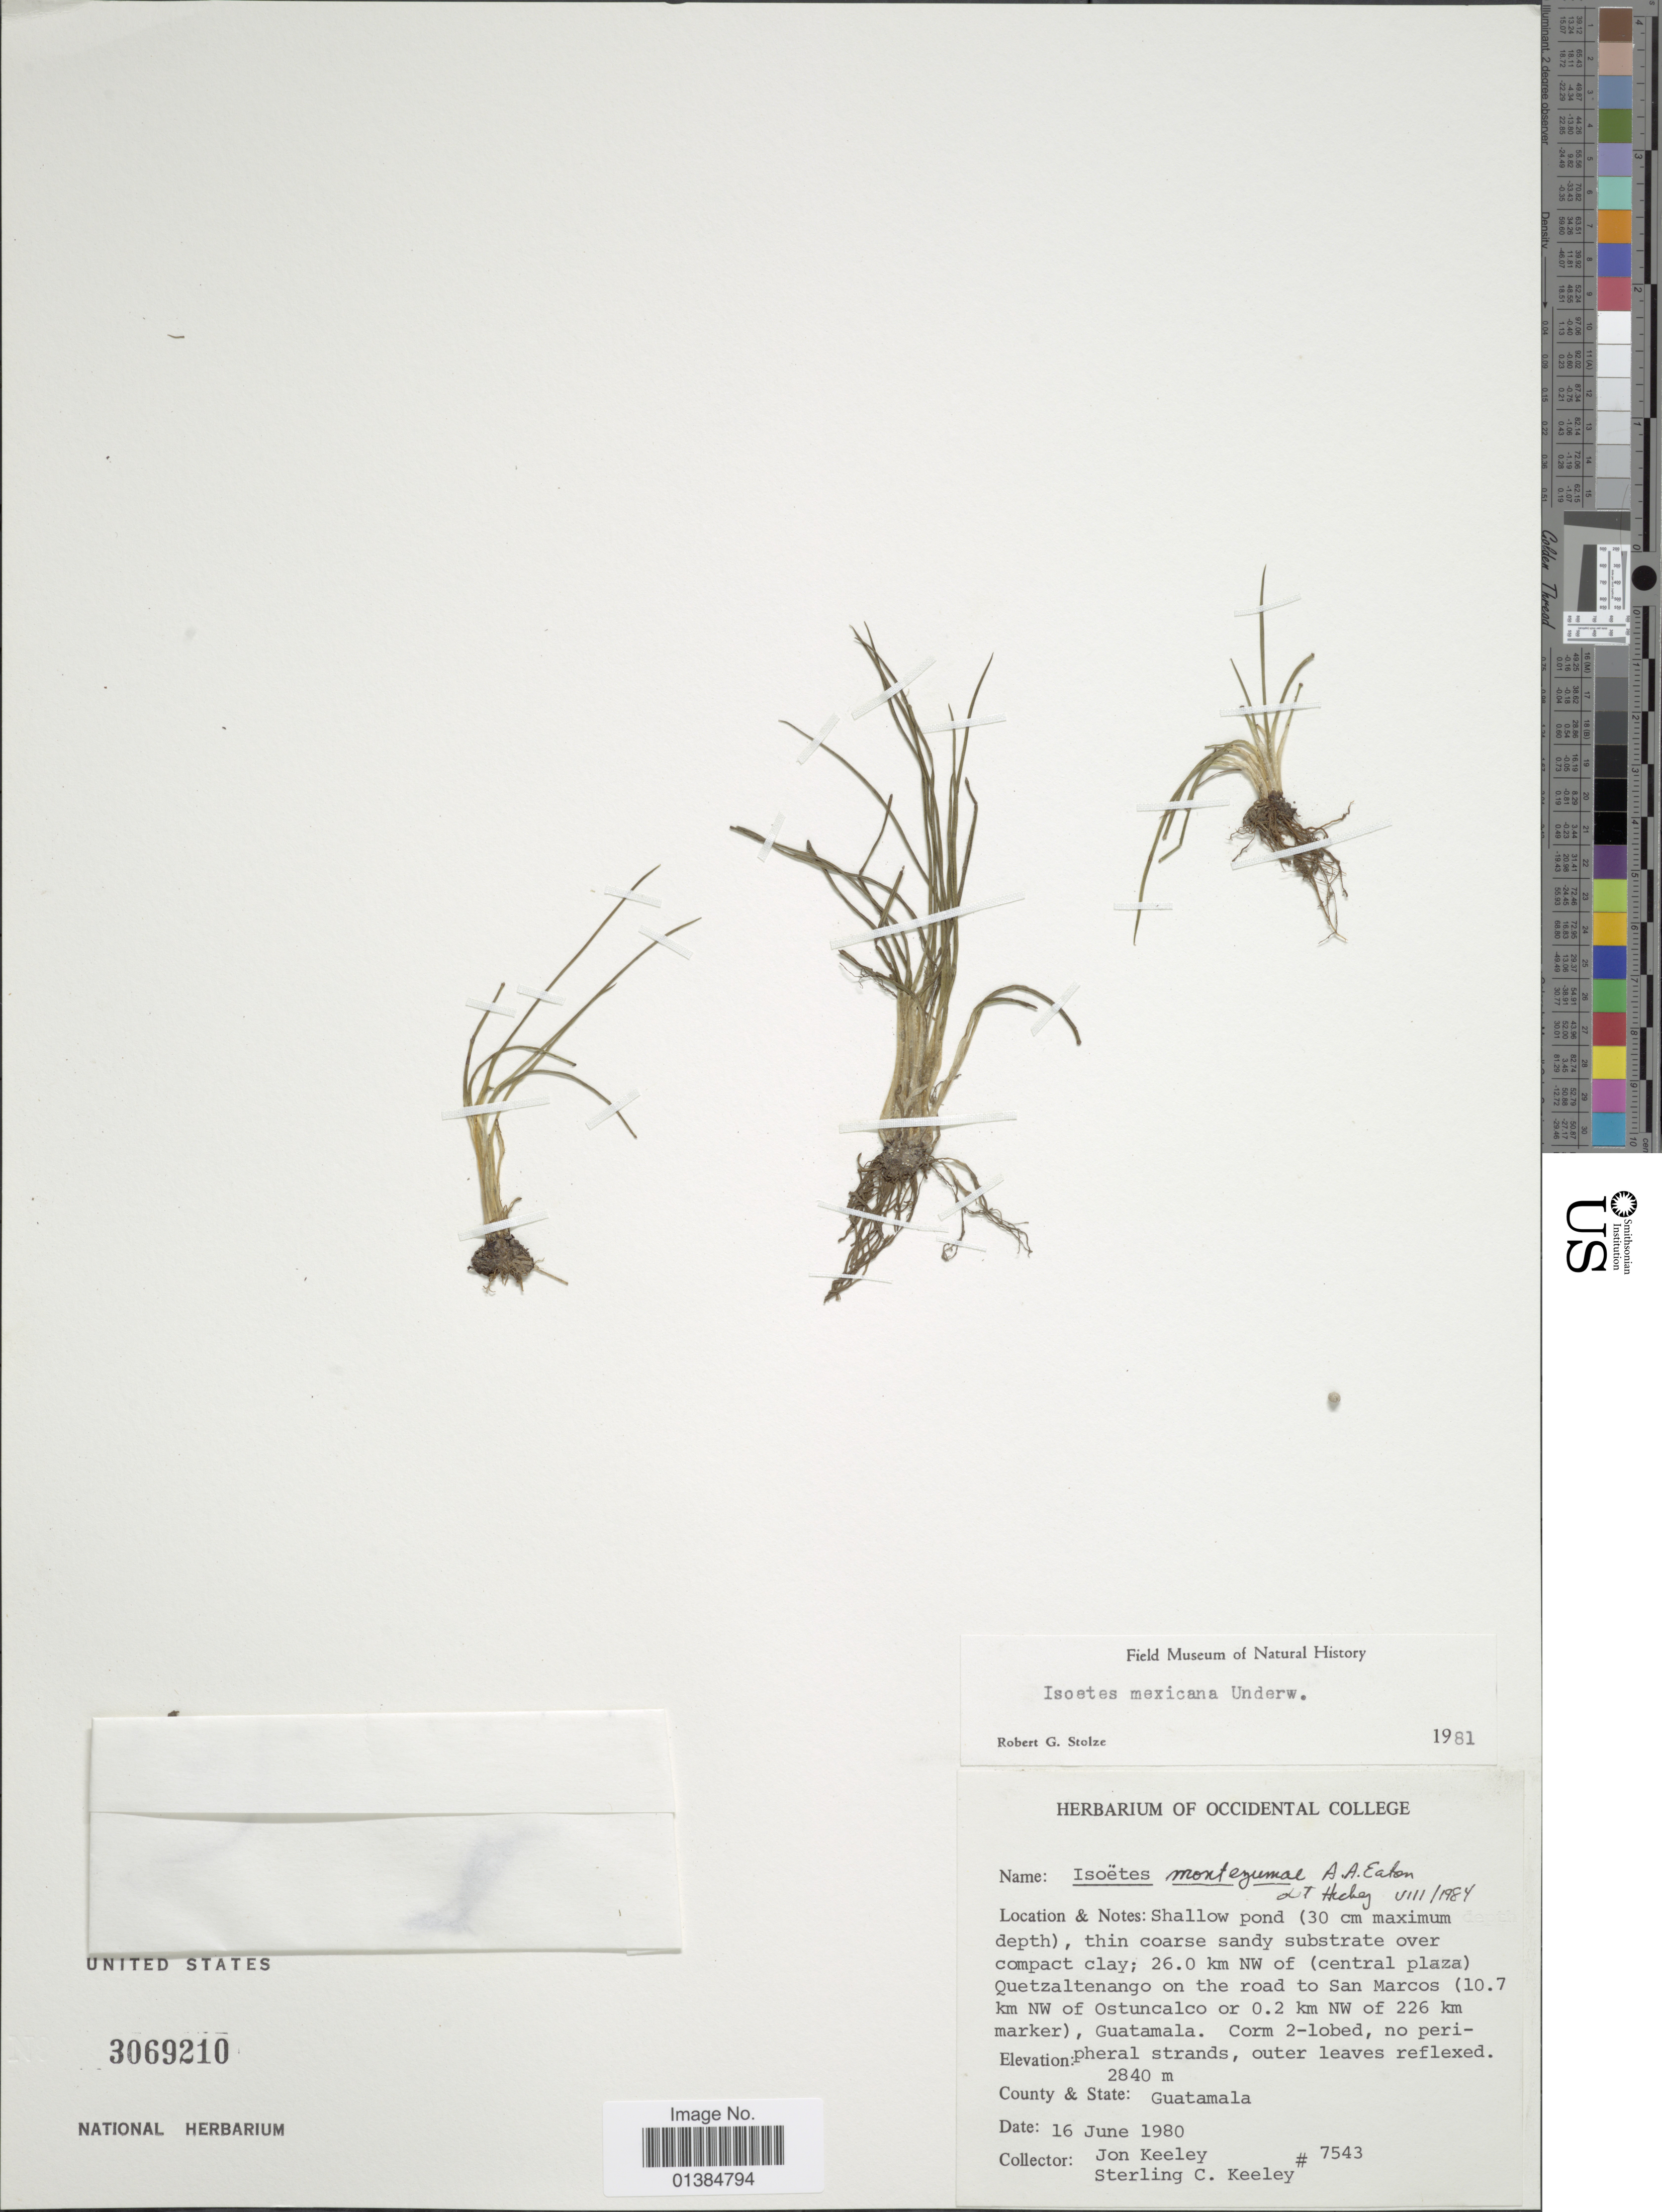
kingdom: Plantae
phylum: Tracheophyta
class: Lycopodiopsida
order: Isoetales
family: Isoetaceae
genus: Isoetes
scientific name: Isoetes montezumae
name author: A.A. Eaton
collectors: J. E. Keeley & S. C. Keeley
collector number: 7543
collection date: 1980-06-16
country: Guatemala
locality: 26.0 km NW of (central plaza) Quetzaltenango on the road to San Marcos (10.7 km NW of Ostuncalco or 0.2 km NW of 226 km marker).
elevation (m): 2840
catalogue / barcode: US 3069210